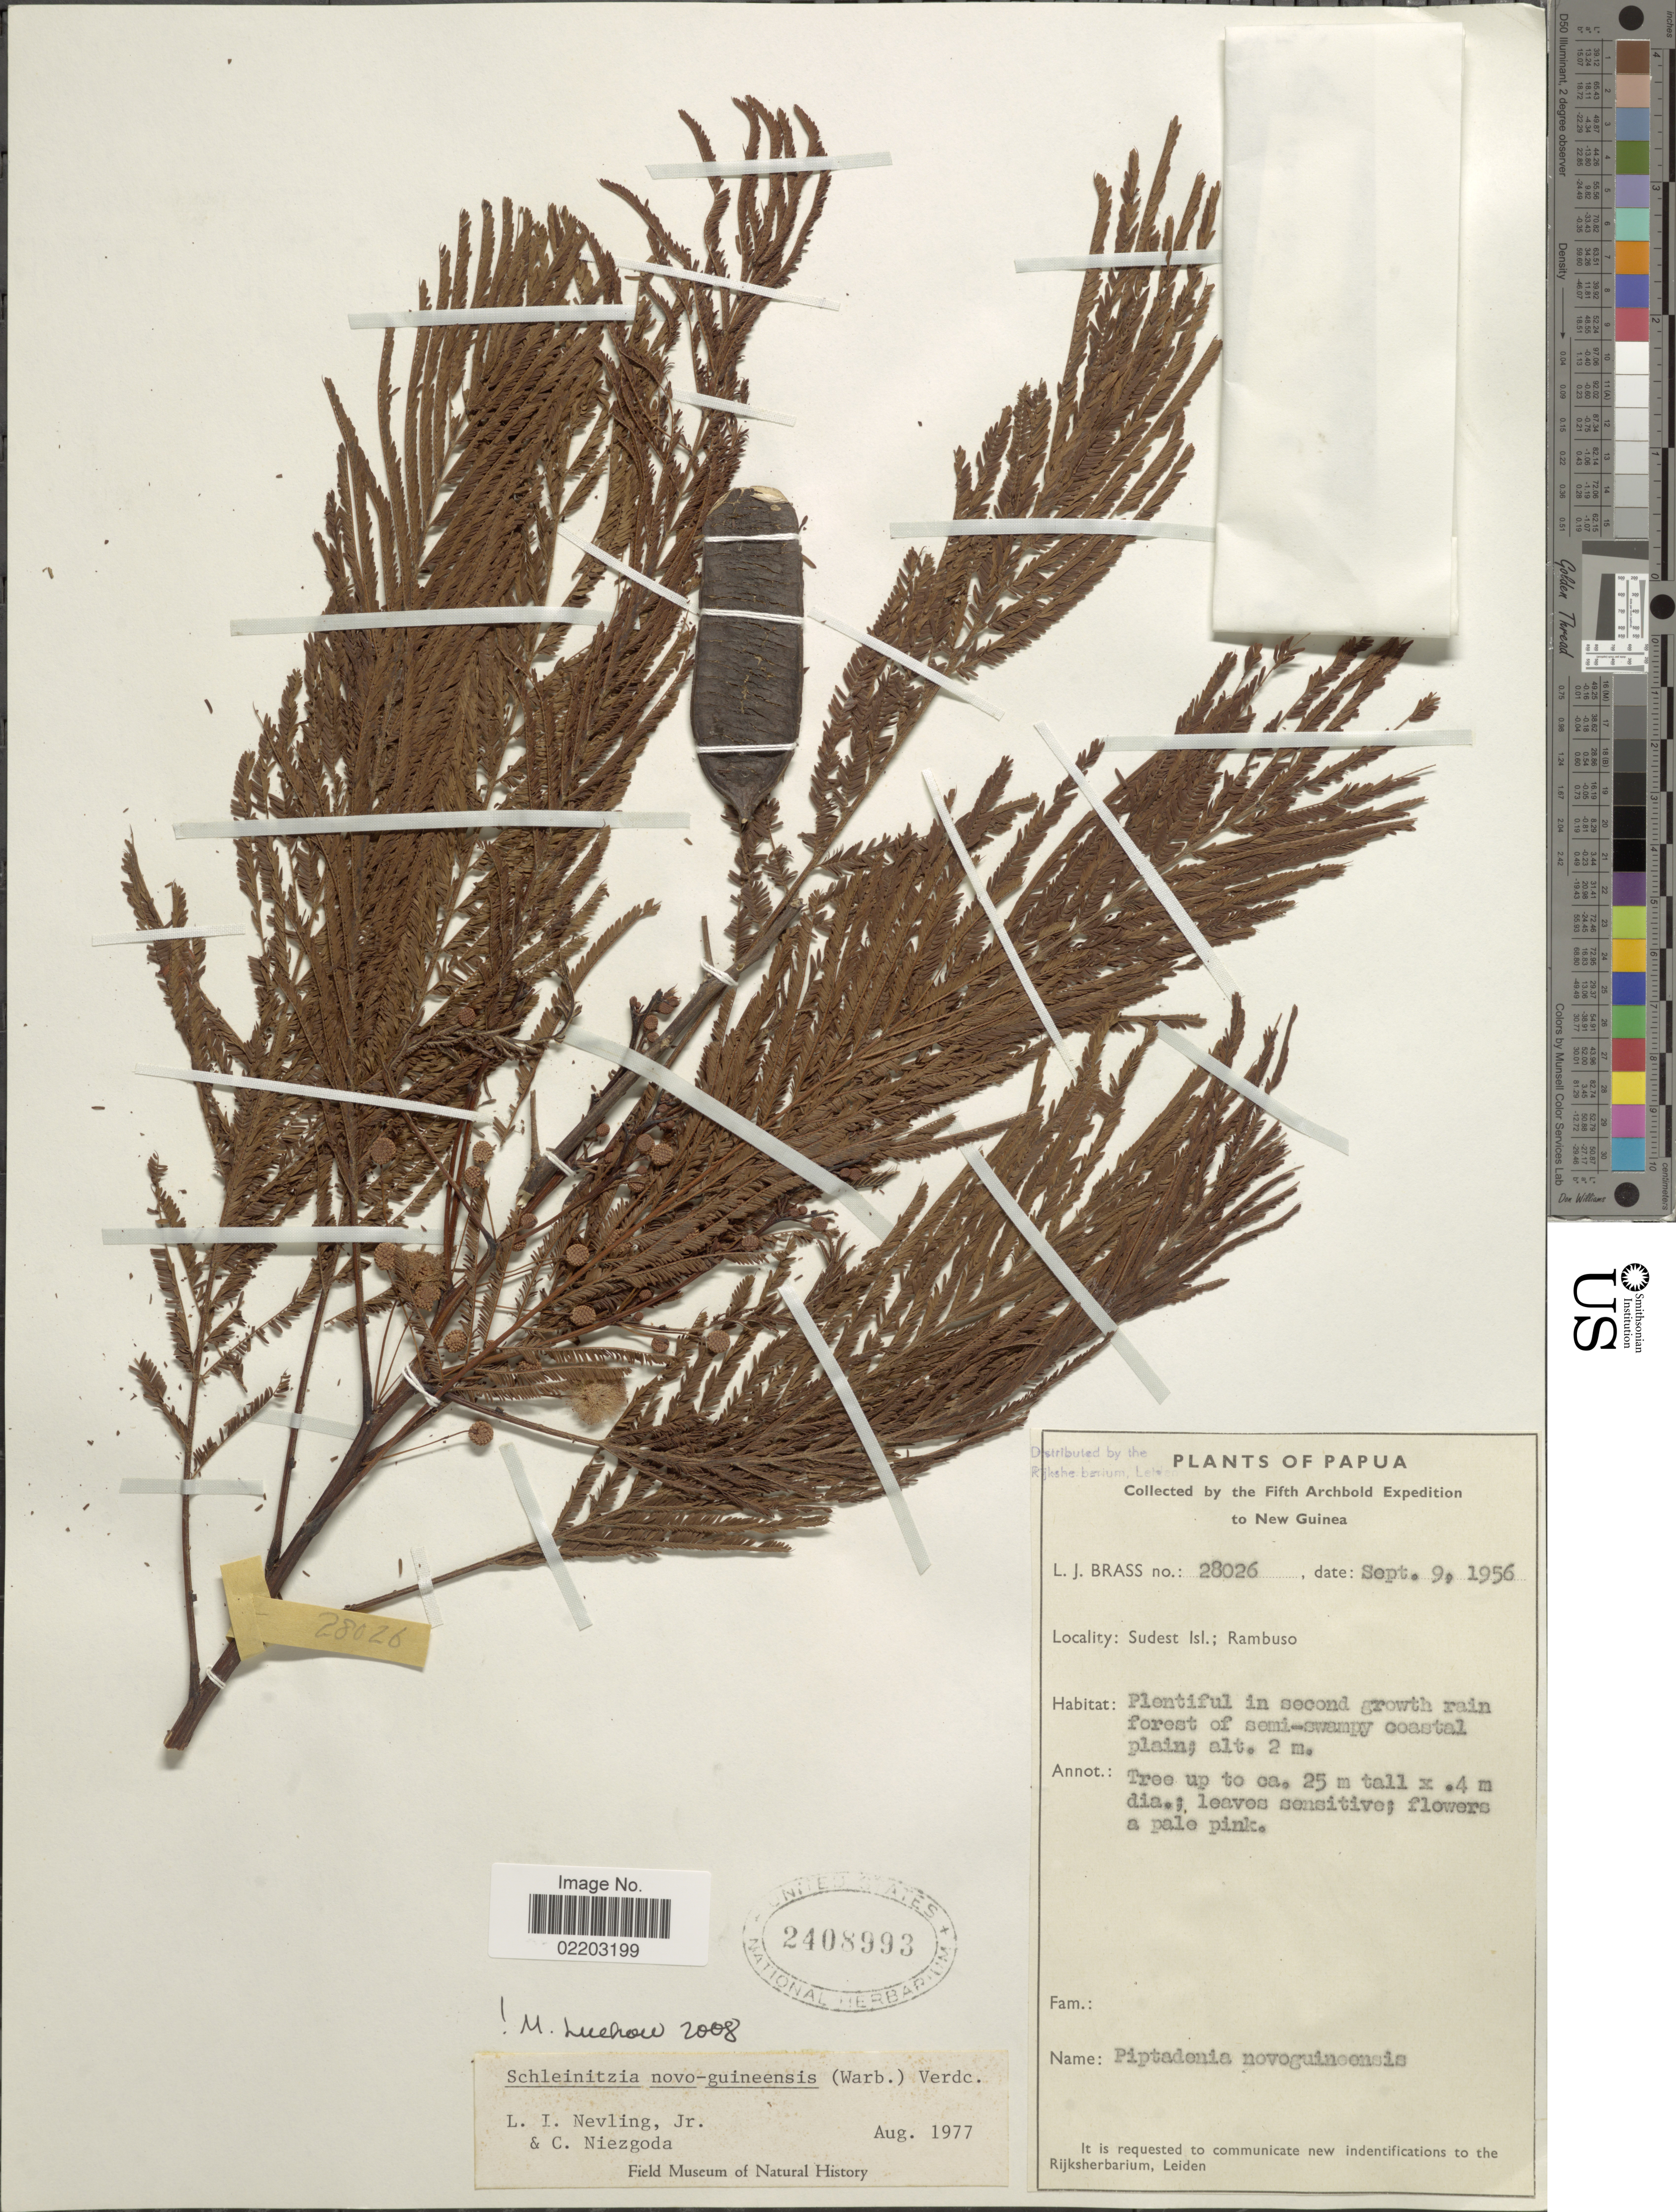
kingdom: Plantae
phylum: Tracheophyta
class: Magnoliopsida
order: Fabales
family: Fabaceae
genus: Schleinitzia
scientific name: Schleinitzia novoguineensis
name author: (Warb.) Verdc.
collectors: L. J. Brass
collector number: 28026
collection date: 1956-09-09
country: Papua New Guinea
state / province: Milne Bay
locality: Sudest Isl; Rambuso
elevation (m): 2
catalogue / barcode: US 2408993